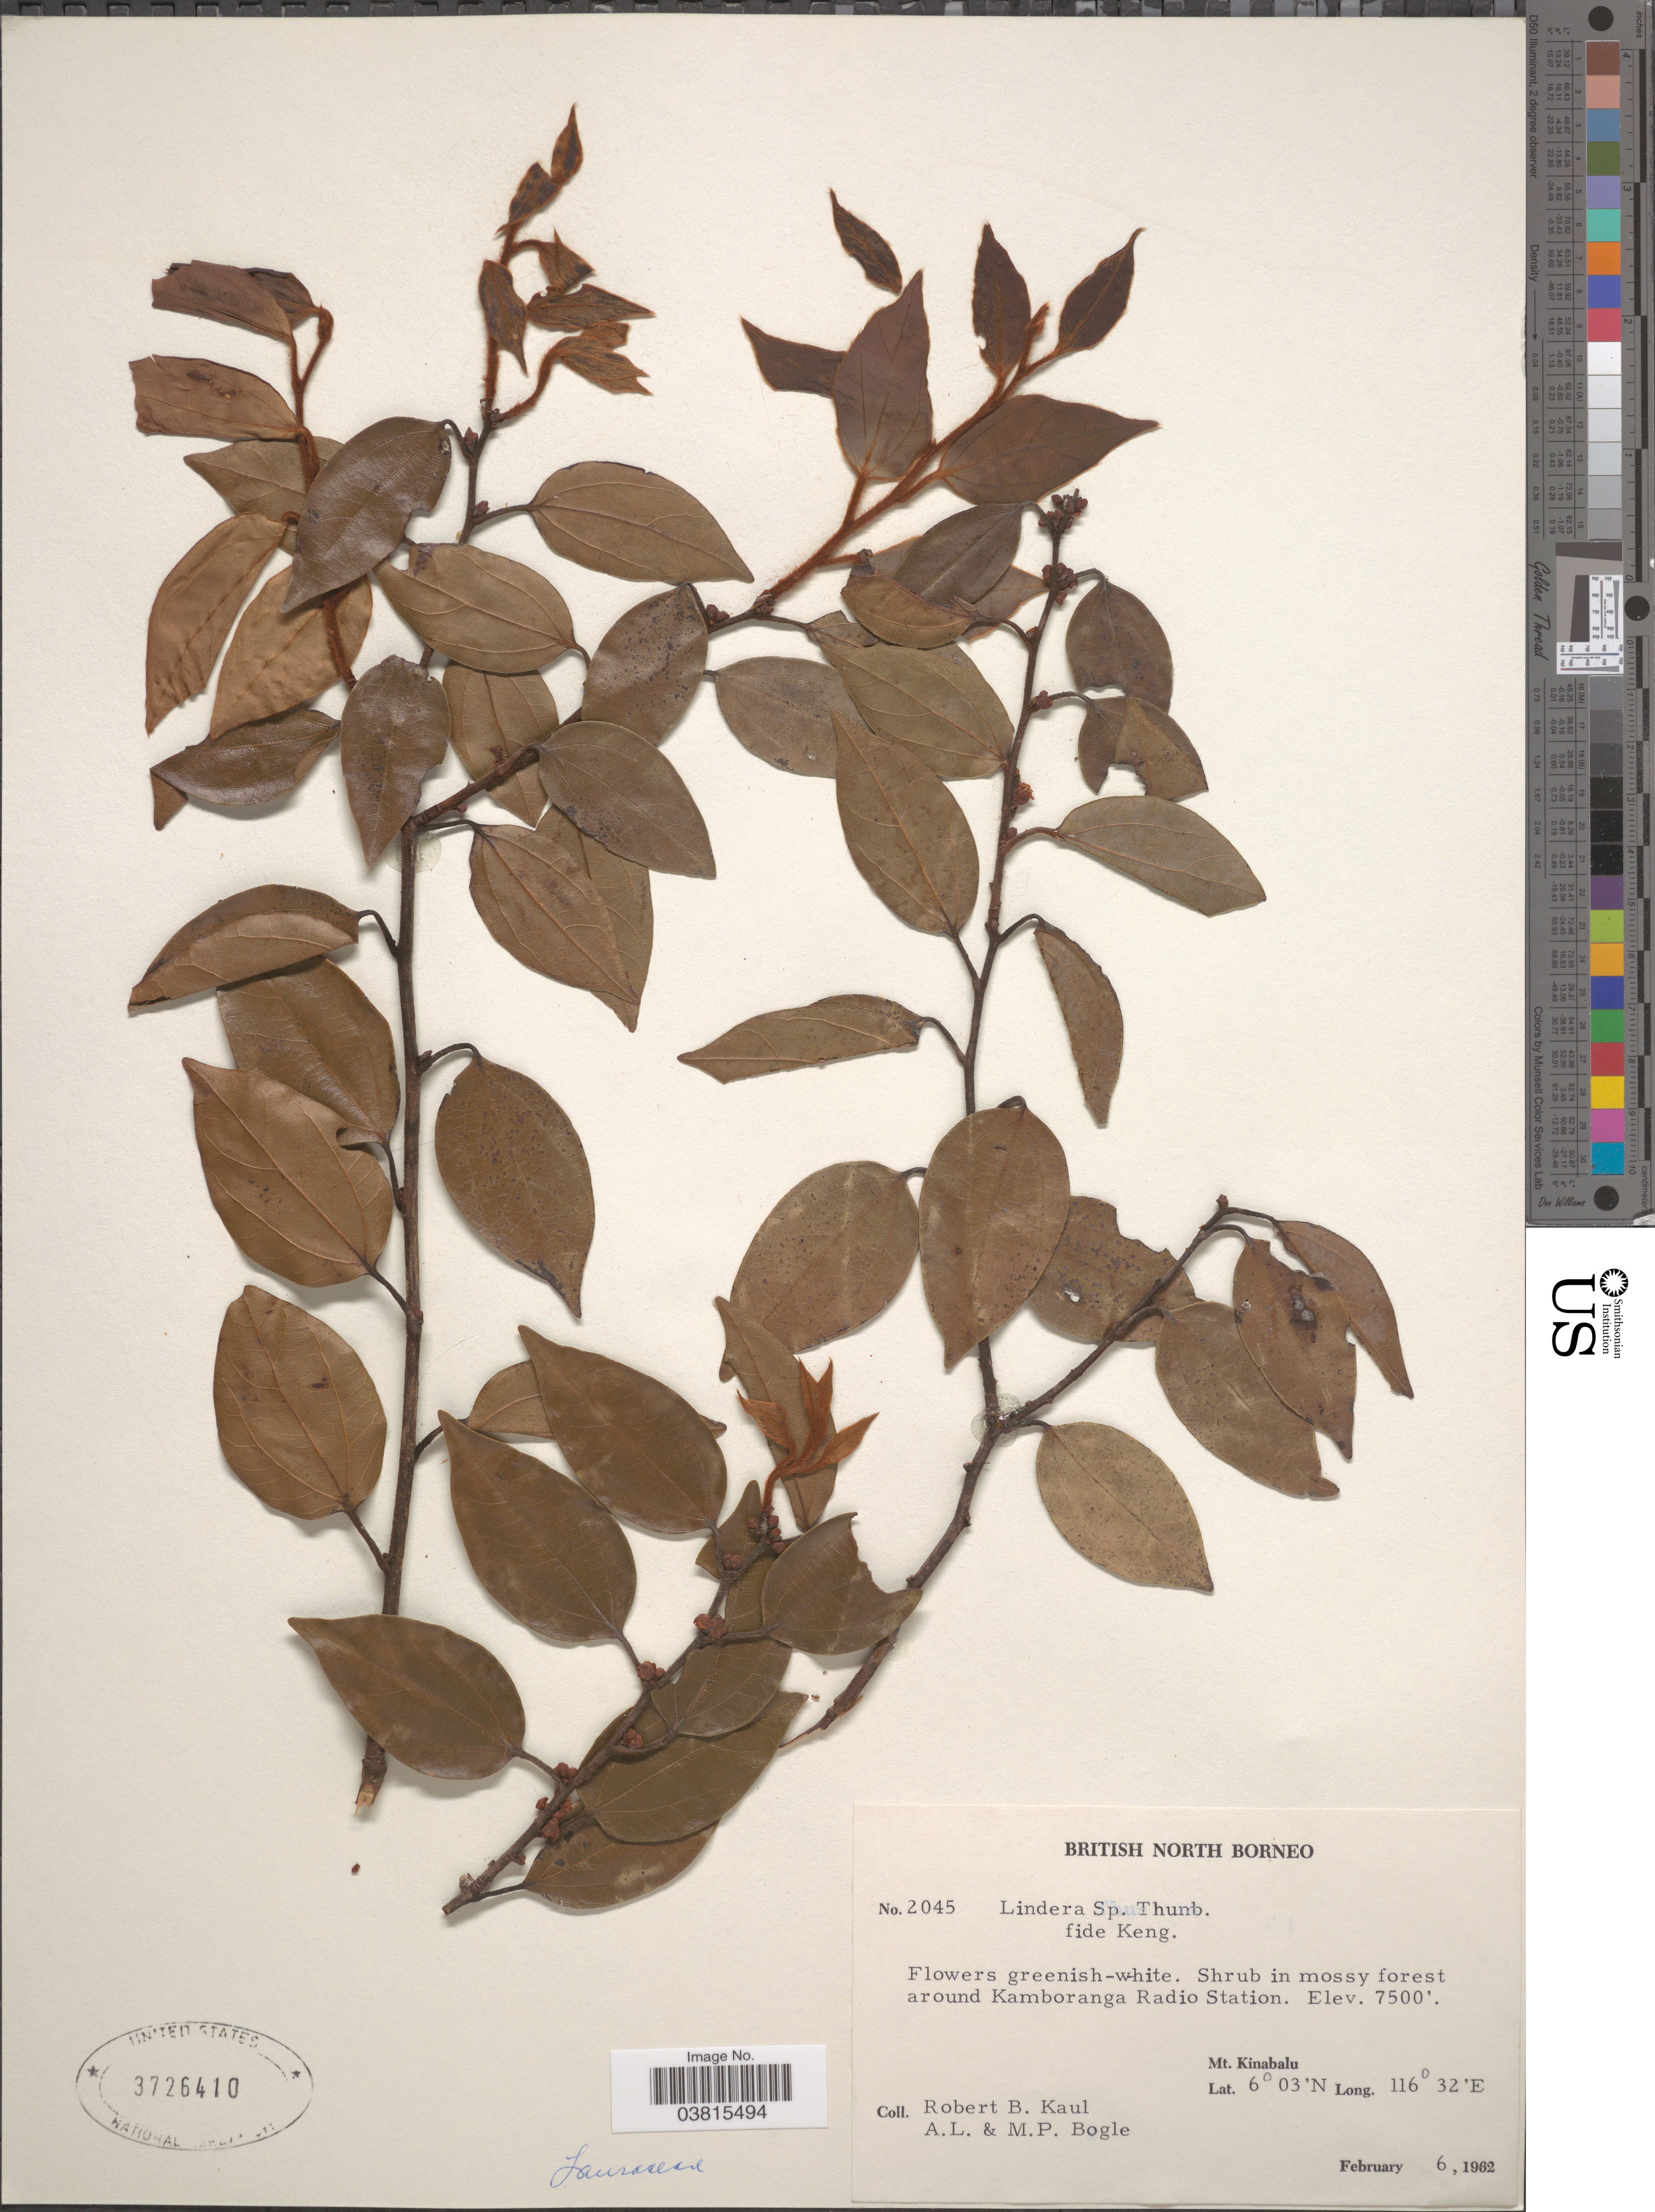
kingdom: Plantae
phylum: Tracheophyta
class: Magnoliopsida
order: Laurales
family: Lauraceae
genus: Lindera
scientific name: Lindera sp.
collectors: R. Kaul, Bogle, A.L. & M. Bogle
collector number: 2045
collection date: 1962-02-06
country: Malaysia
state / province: Sabah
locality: British North Borneo. Around Kamboranga Radio Station. Mt. Kinabalu.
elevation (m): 2286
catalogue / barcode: US 3726410